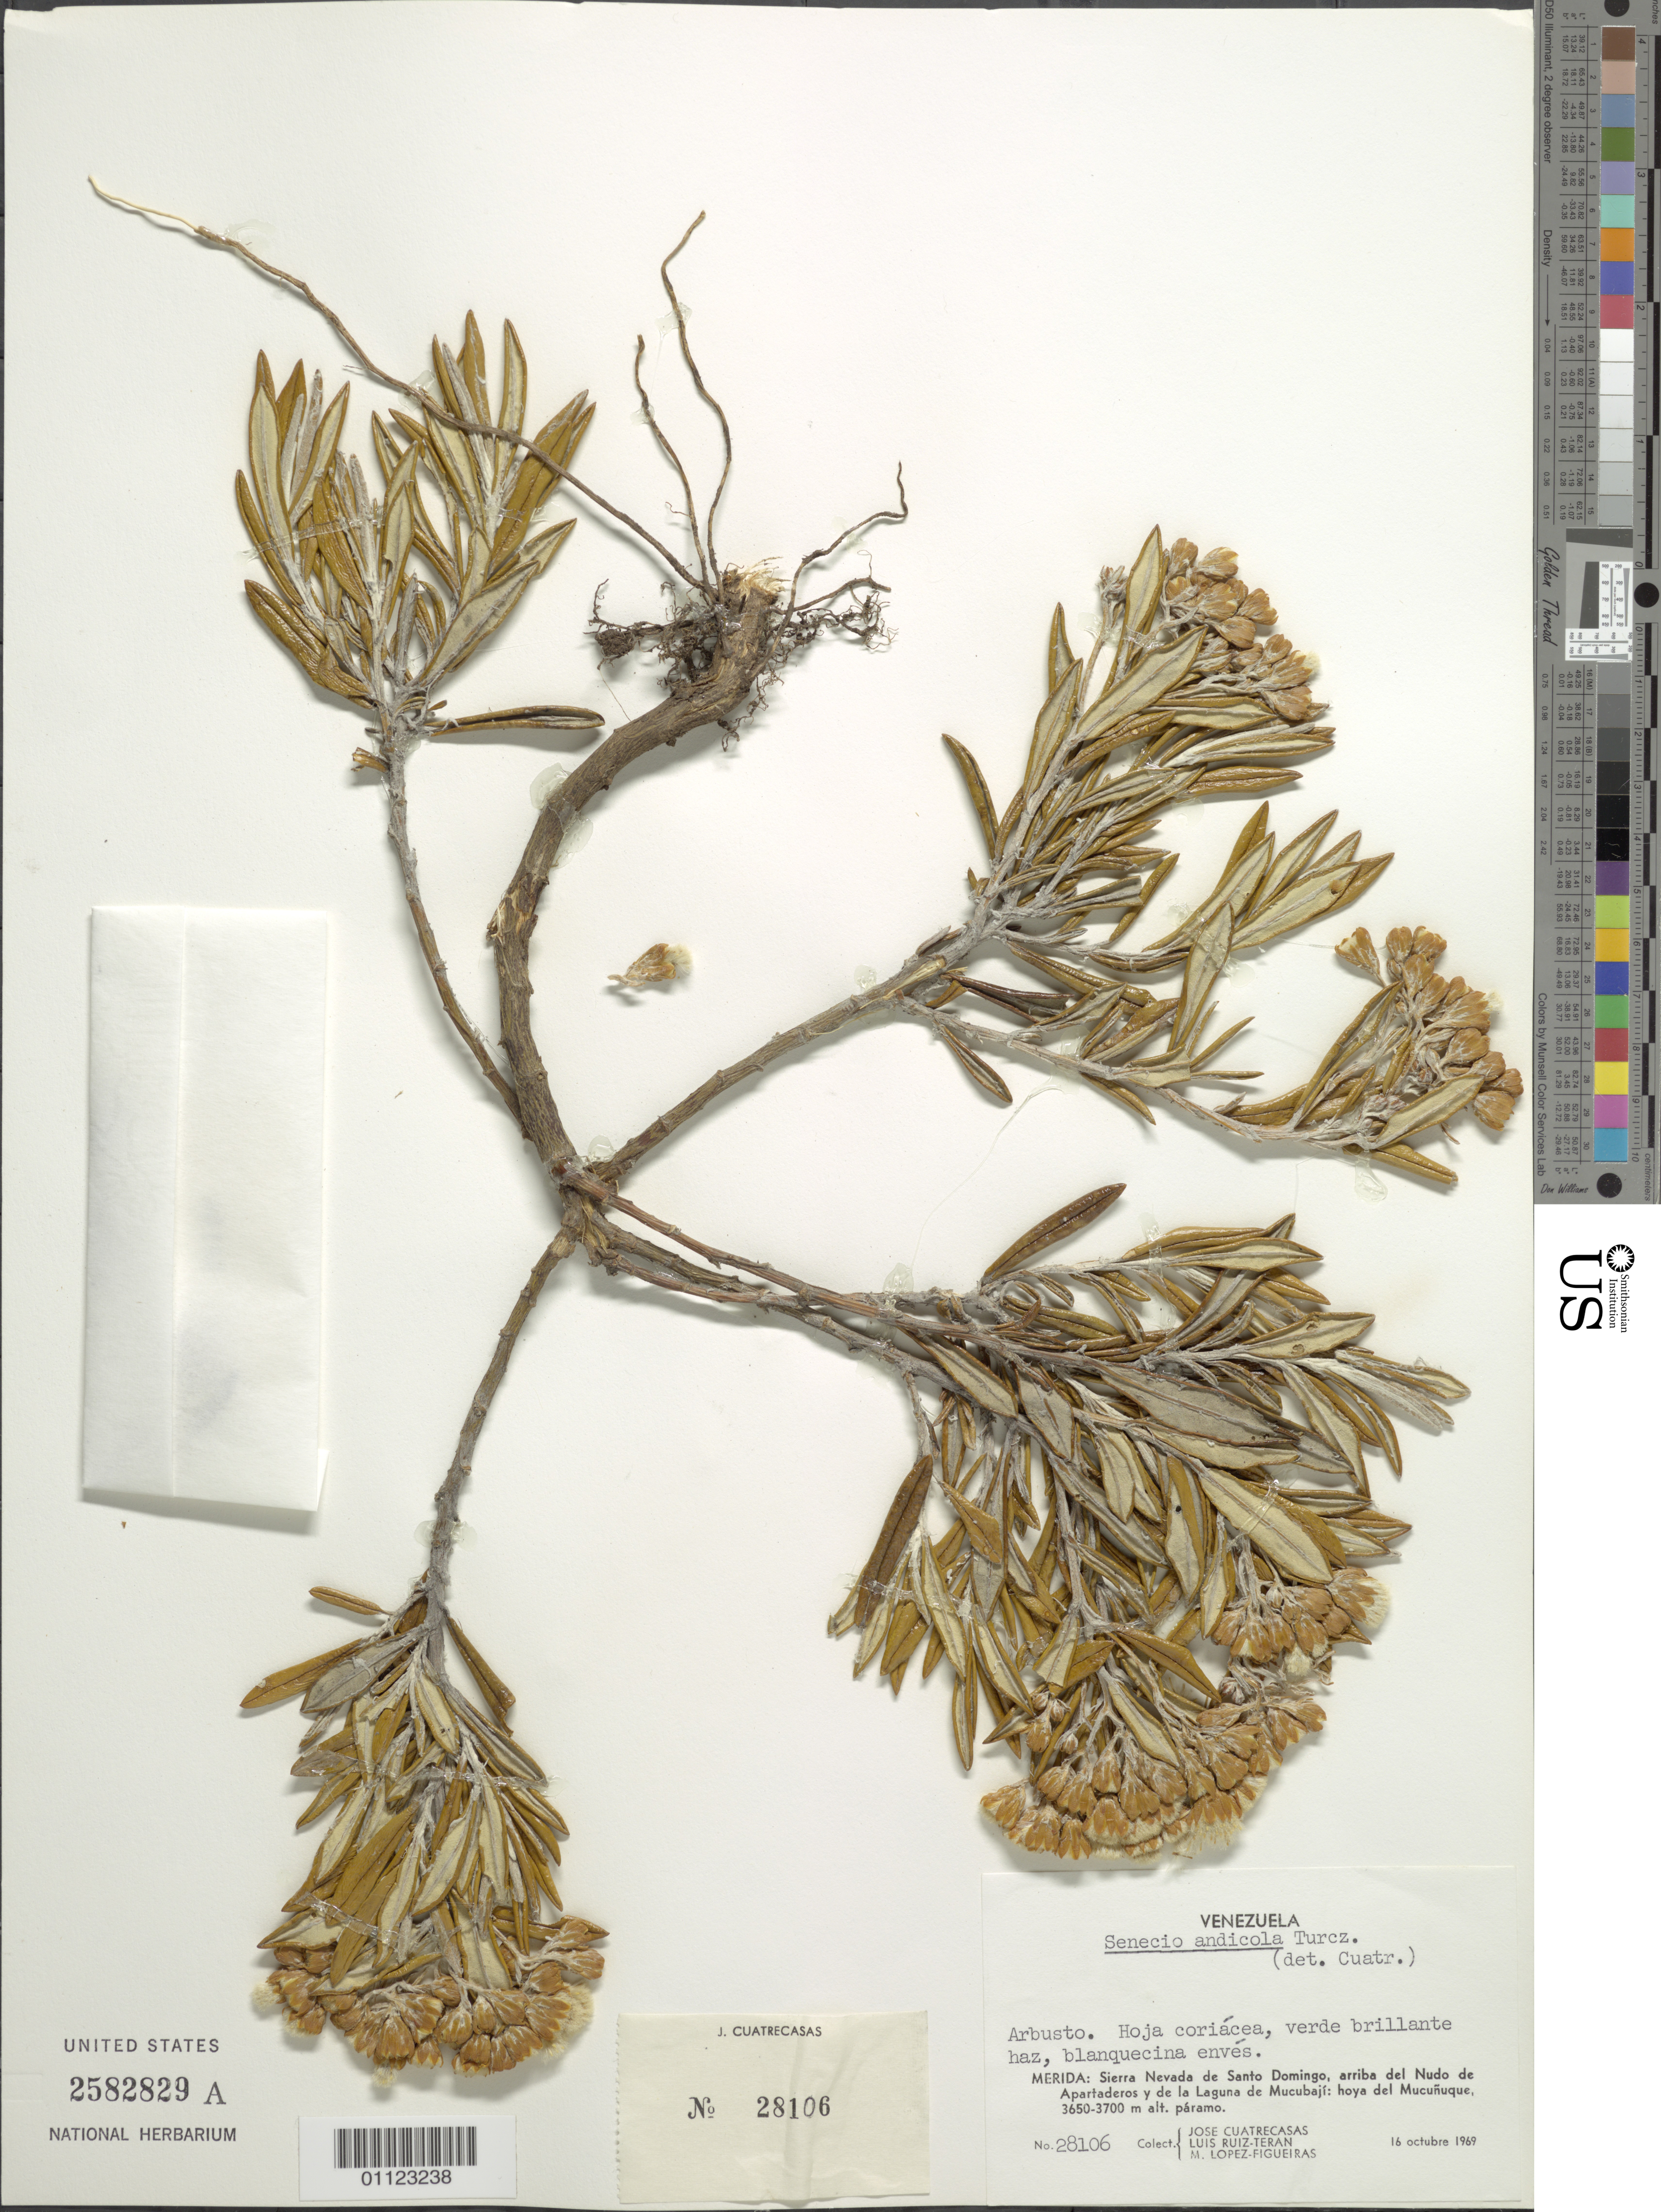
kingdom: Plantae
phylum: Tracheophyta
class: Magnoliopsida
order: Asterales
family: Asteraceae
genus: Pentacalia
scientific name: Pentacalia andicola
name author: (Turcz.) Cuatrec.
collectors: J. Cuatrecasas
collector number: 28106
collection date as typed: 16 Oct 1969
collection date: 1969-10-16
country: Venezuela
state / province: Mérida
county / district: Rangel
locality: Sierra Nevada de Santo Domingo, arriba del Nudo de Apartaderos y de la Laguna de Mucubají: hoya del Mucuñuque.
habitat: Páramo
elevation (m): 3650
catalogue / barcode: US 2582829A